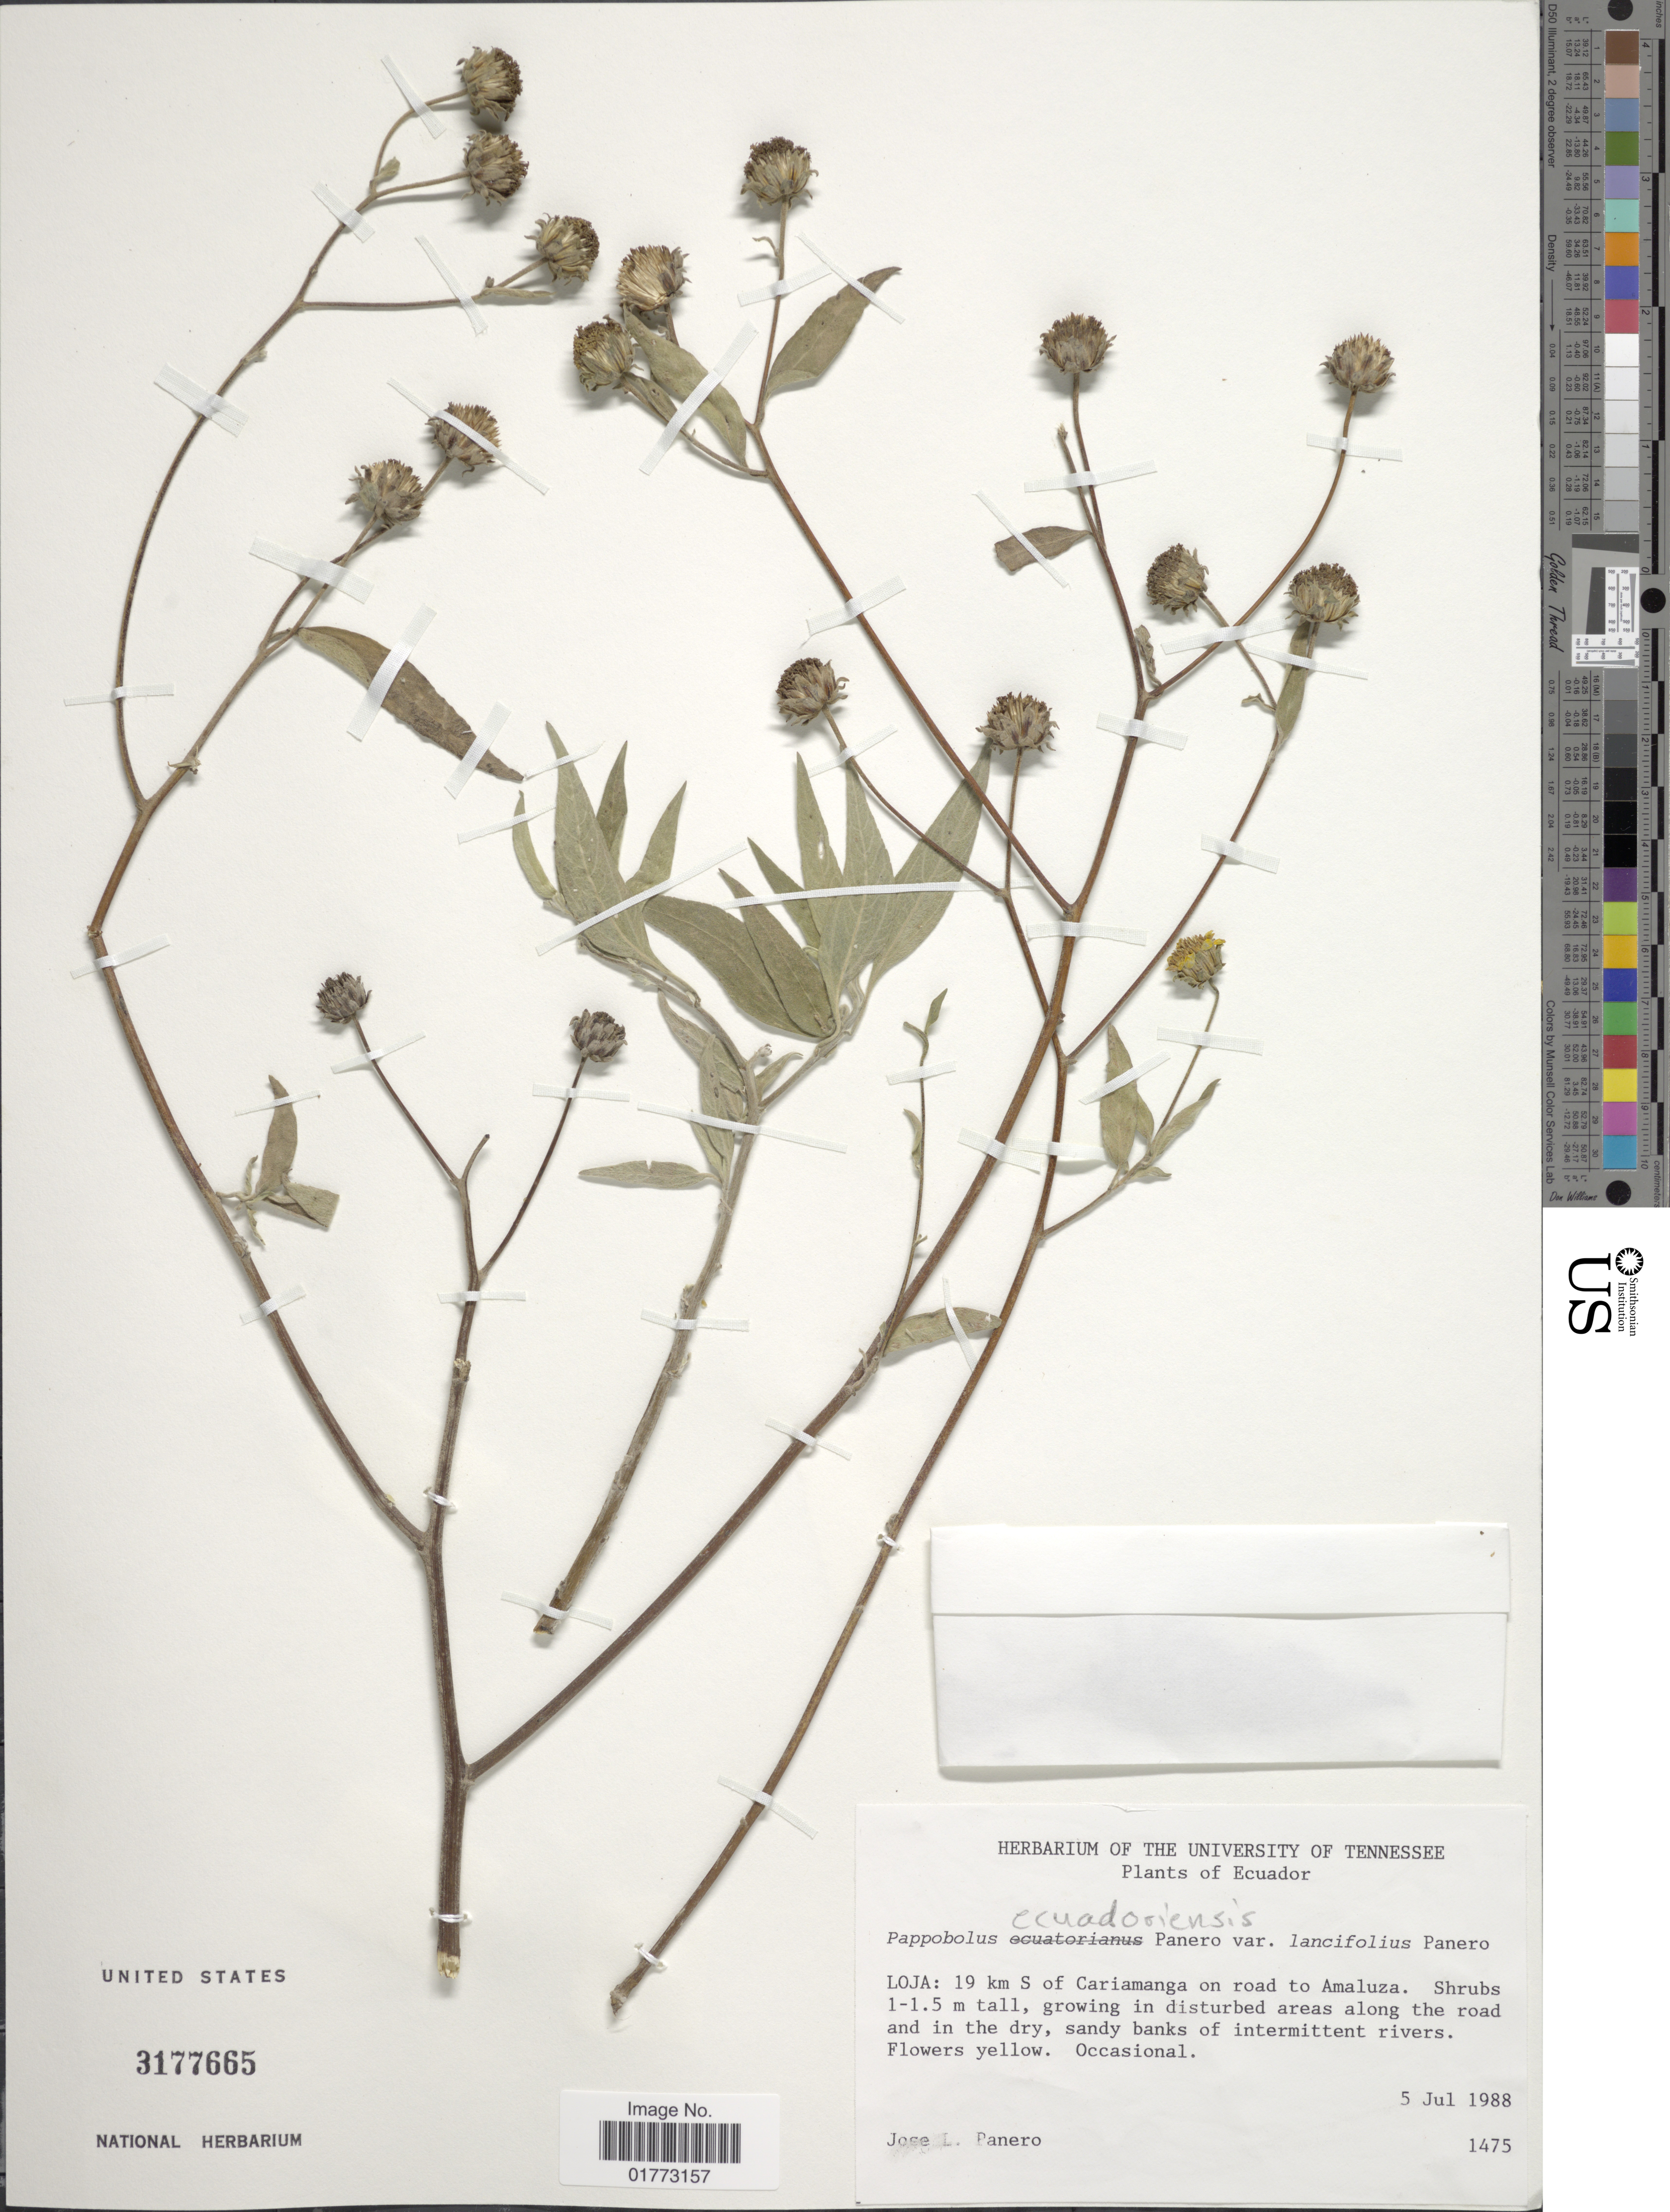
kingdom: Plantae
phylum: Tracheophyta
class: Magnoliopsida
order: Asterales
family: Asteraceae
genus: Pappobolus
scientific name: Pappobolus ecuadoriensis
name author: Panero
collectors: J. L. Panero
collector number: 1475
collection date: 1988-07-05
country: Ecuador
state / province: Loja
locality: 19 km S of Cariamanga on road to Amaluza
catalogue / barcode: US 3177665